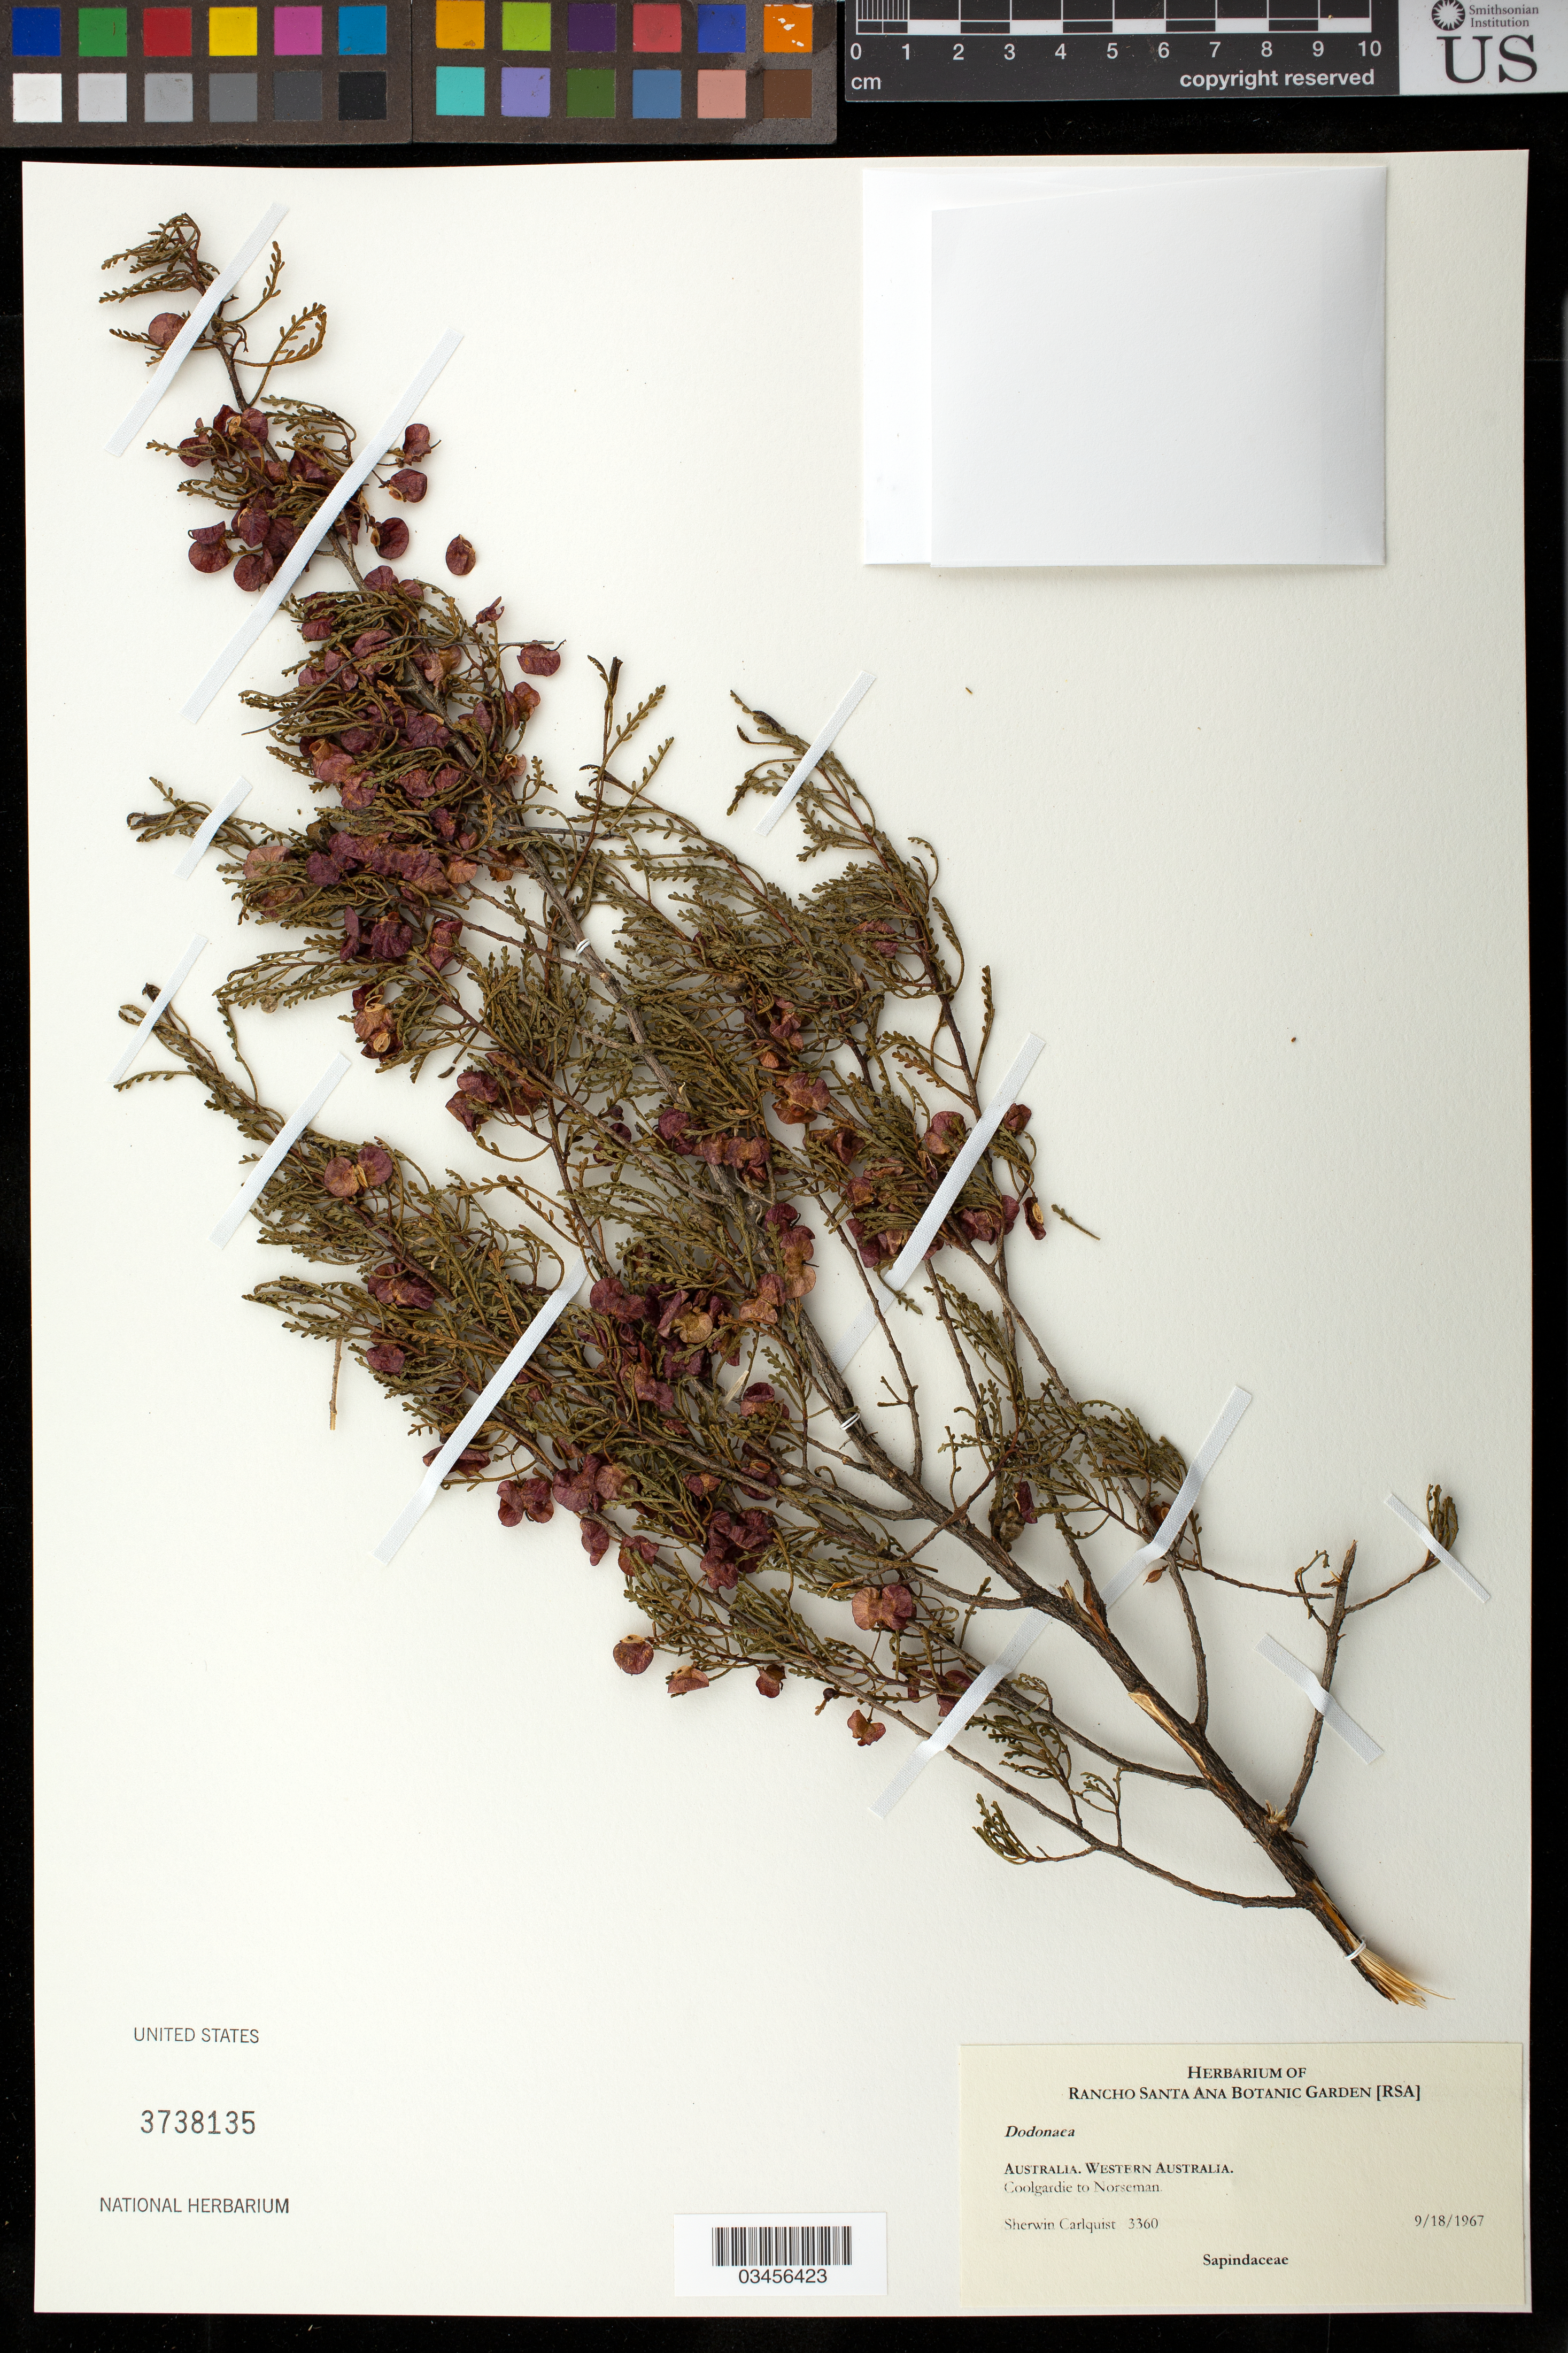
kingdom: Plantae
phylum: Tracheophyta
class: Magnoliopsida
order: Sapindales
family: Sapindaceae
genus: Dodonaea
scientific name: Dodonaea sp.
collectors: S. Carlquist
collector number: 3360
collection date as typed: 18 Sep 1967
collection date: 1967-09-18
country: Australia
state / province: Western Australia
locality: Coolgarde to Norseman.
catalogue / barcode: US 3738135